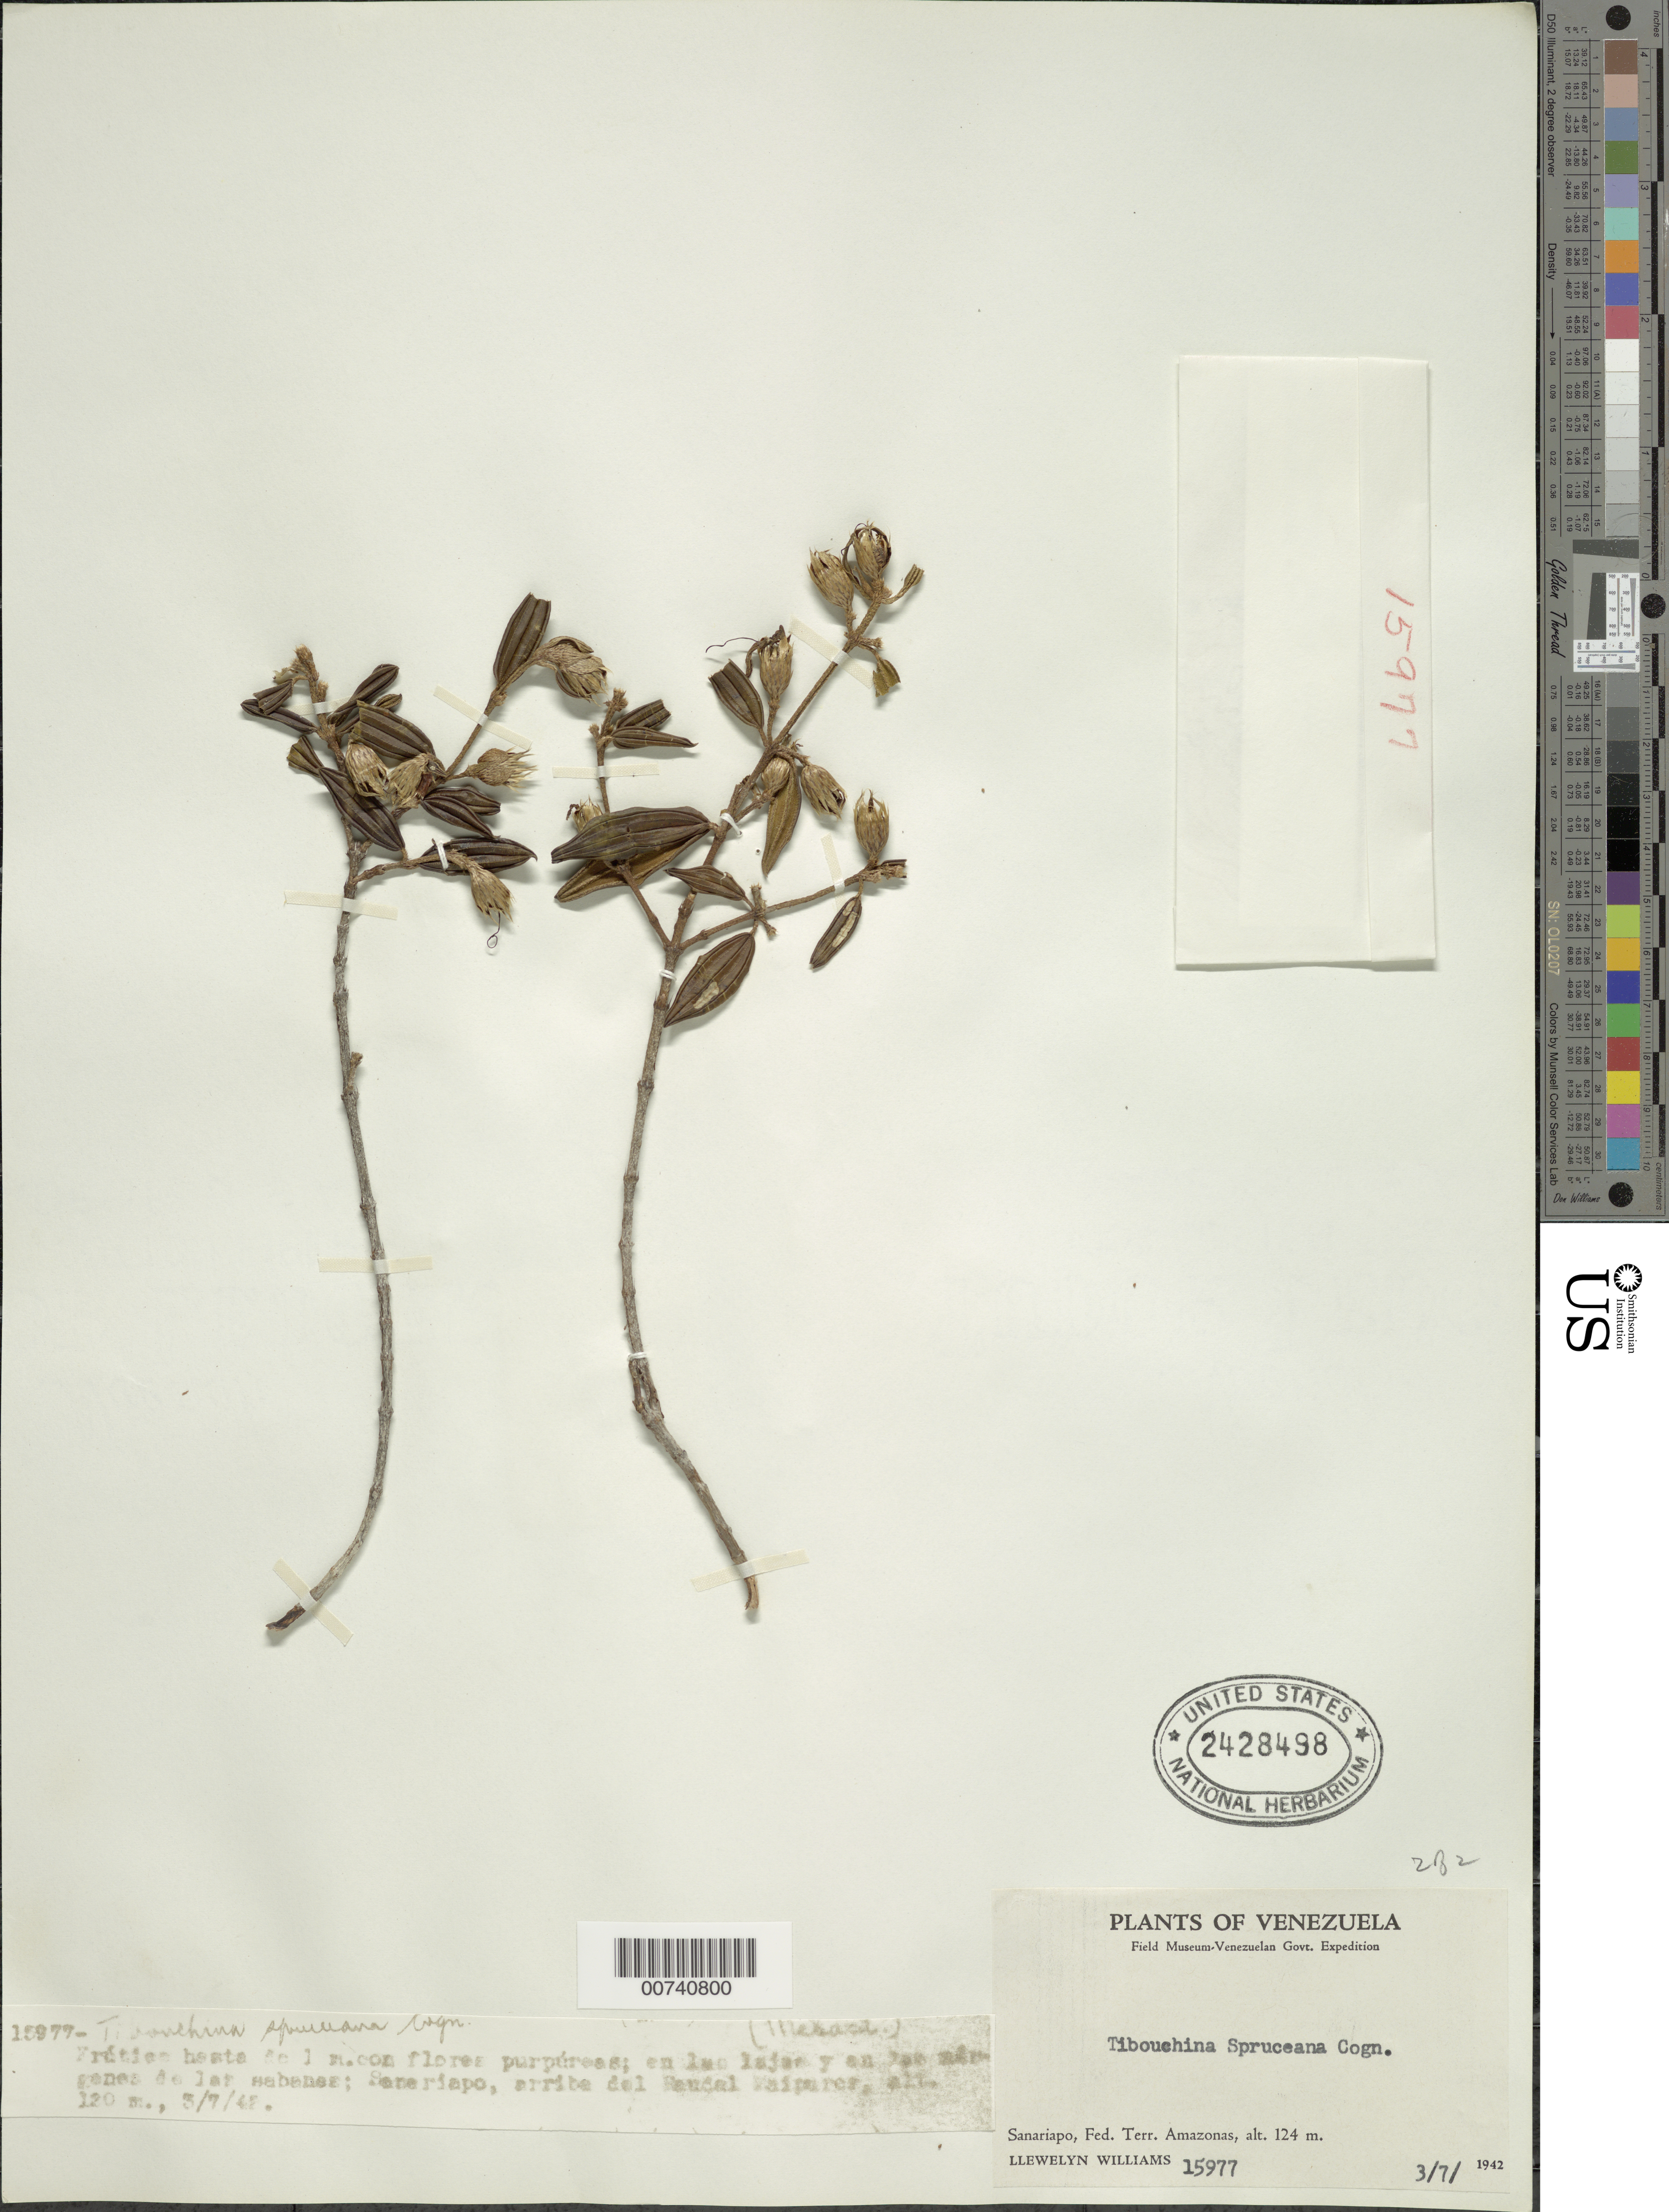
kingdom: Plantae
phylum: Tracheophyta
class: Magnoliopsida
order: Myrtales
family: Melastomataceae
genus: Tibouchina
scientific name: Tibouchina spruceana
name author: Cogn.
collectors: Ll. Williams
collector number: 15977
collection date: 1942-07-03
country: Venezuela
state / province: Amazonas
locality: Sanariapo, Fed. Terr. Amazonas. Sanariapo, arriba del Raudal Valpares.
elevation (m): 120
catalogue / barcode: US 2428498